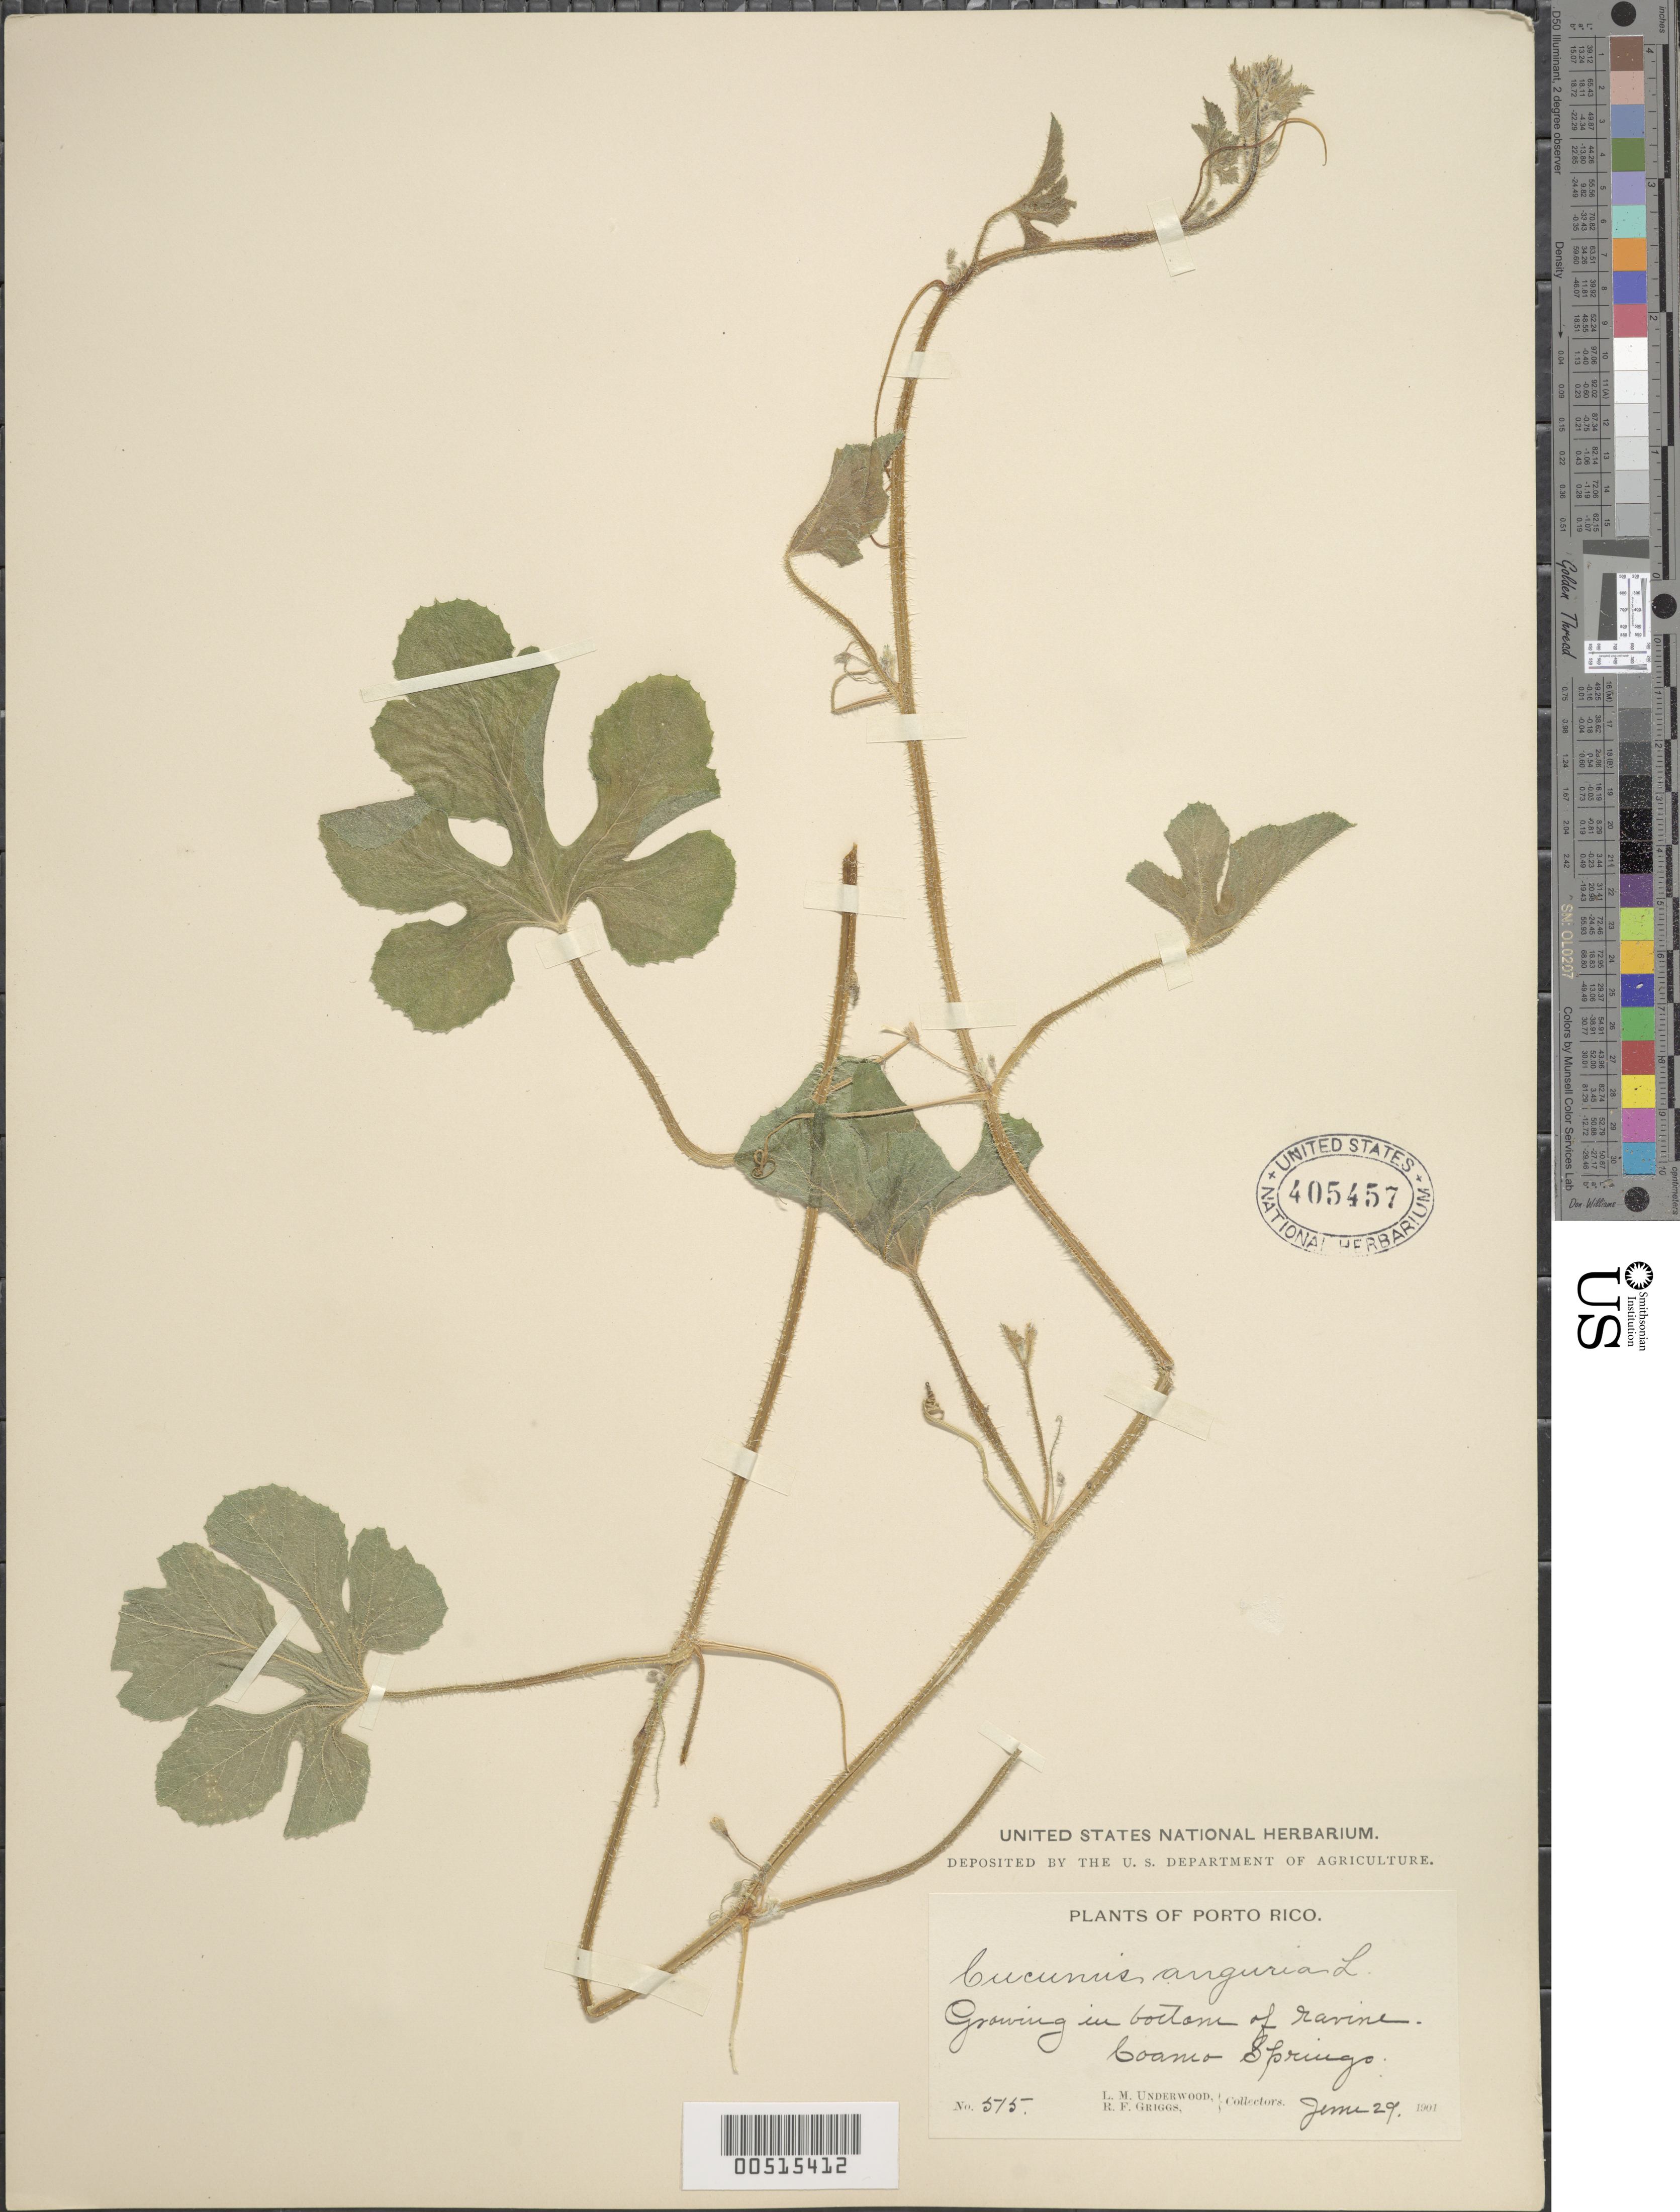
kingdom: Plantae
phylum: Tracheophyta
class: Magnoliopsida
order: Cucurbitales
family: Cucurbitaceae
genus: Cucumis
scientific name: Cucumis anguria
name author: L.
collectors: L. M. Underwood & R. F. Griggs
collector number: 575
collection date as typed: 29 Jun 1901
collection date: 1901-06-29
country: Puerto Rico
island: Greater Antilles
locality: Coamo Springs. Growing in bottom of ravine.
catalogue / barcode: US 405457